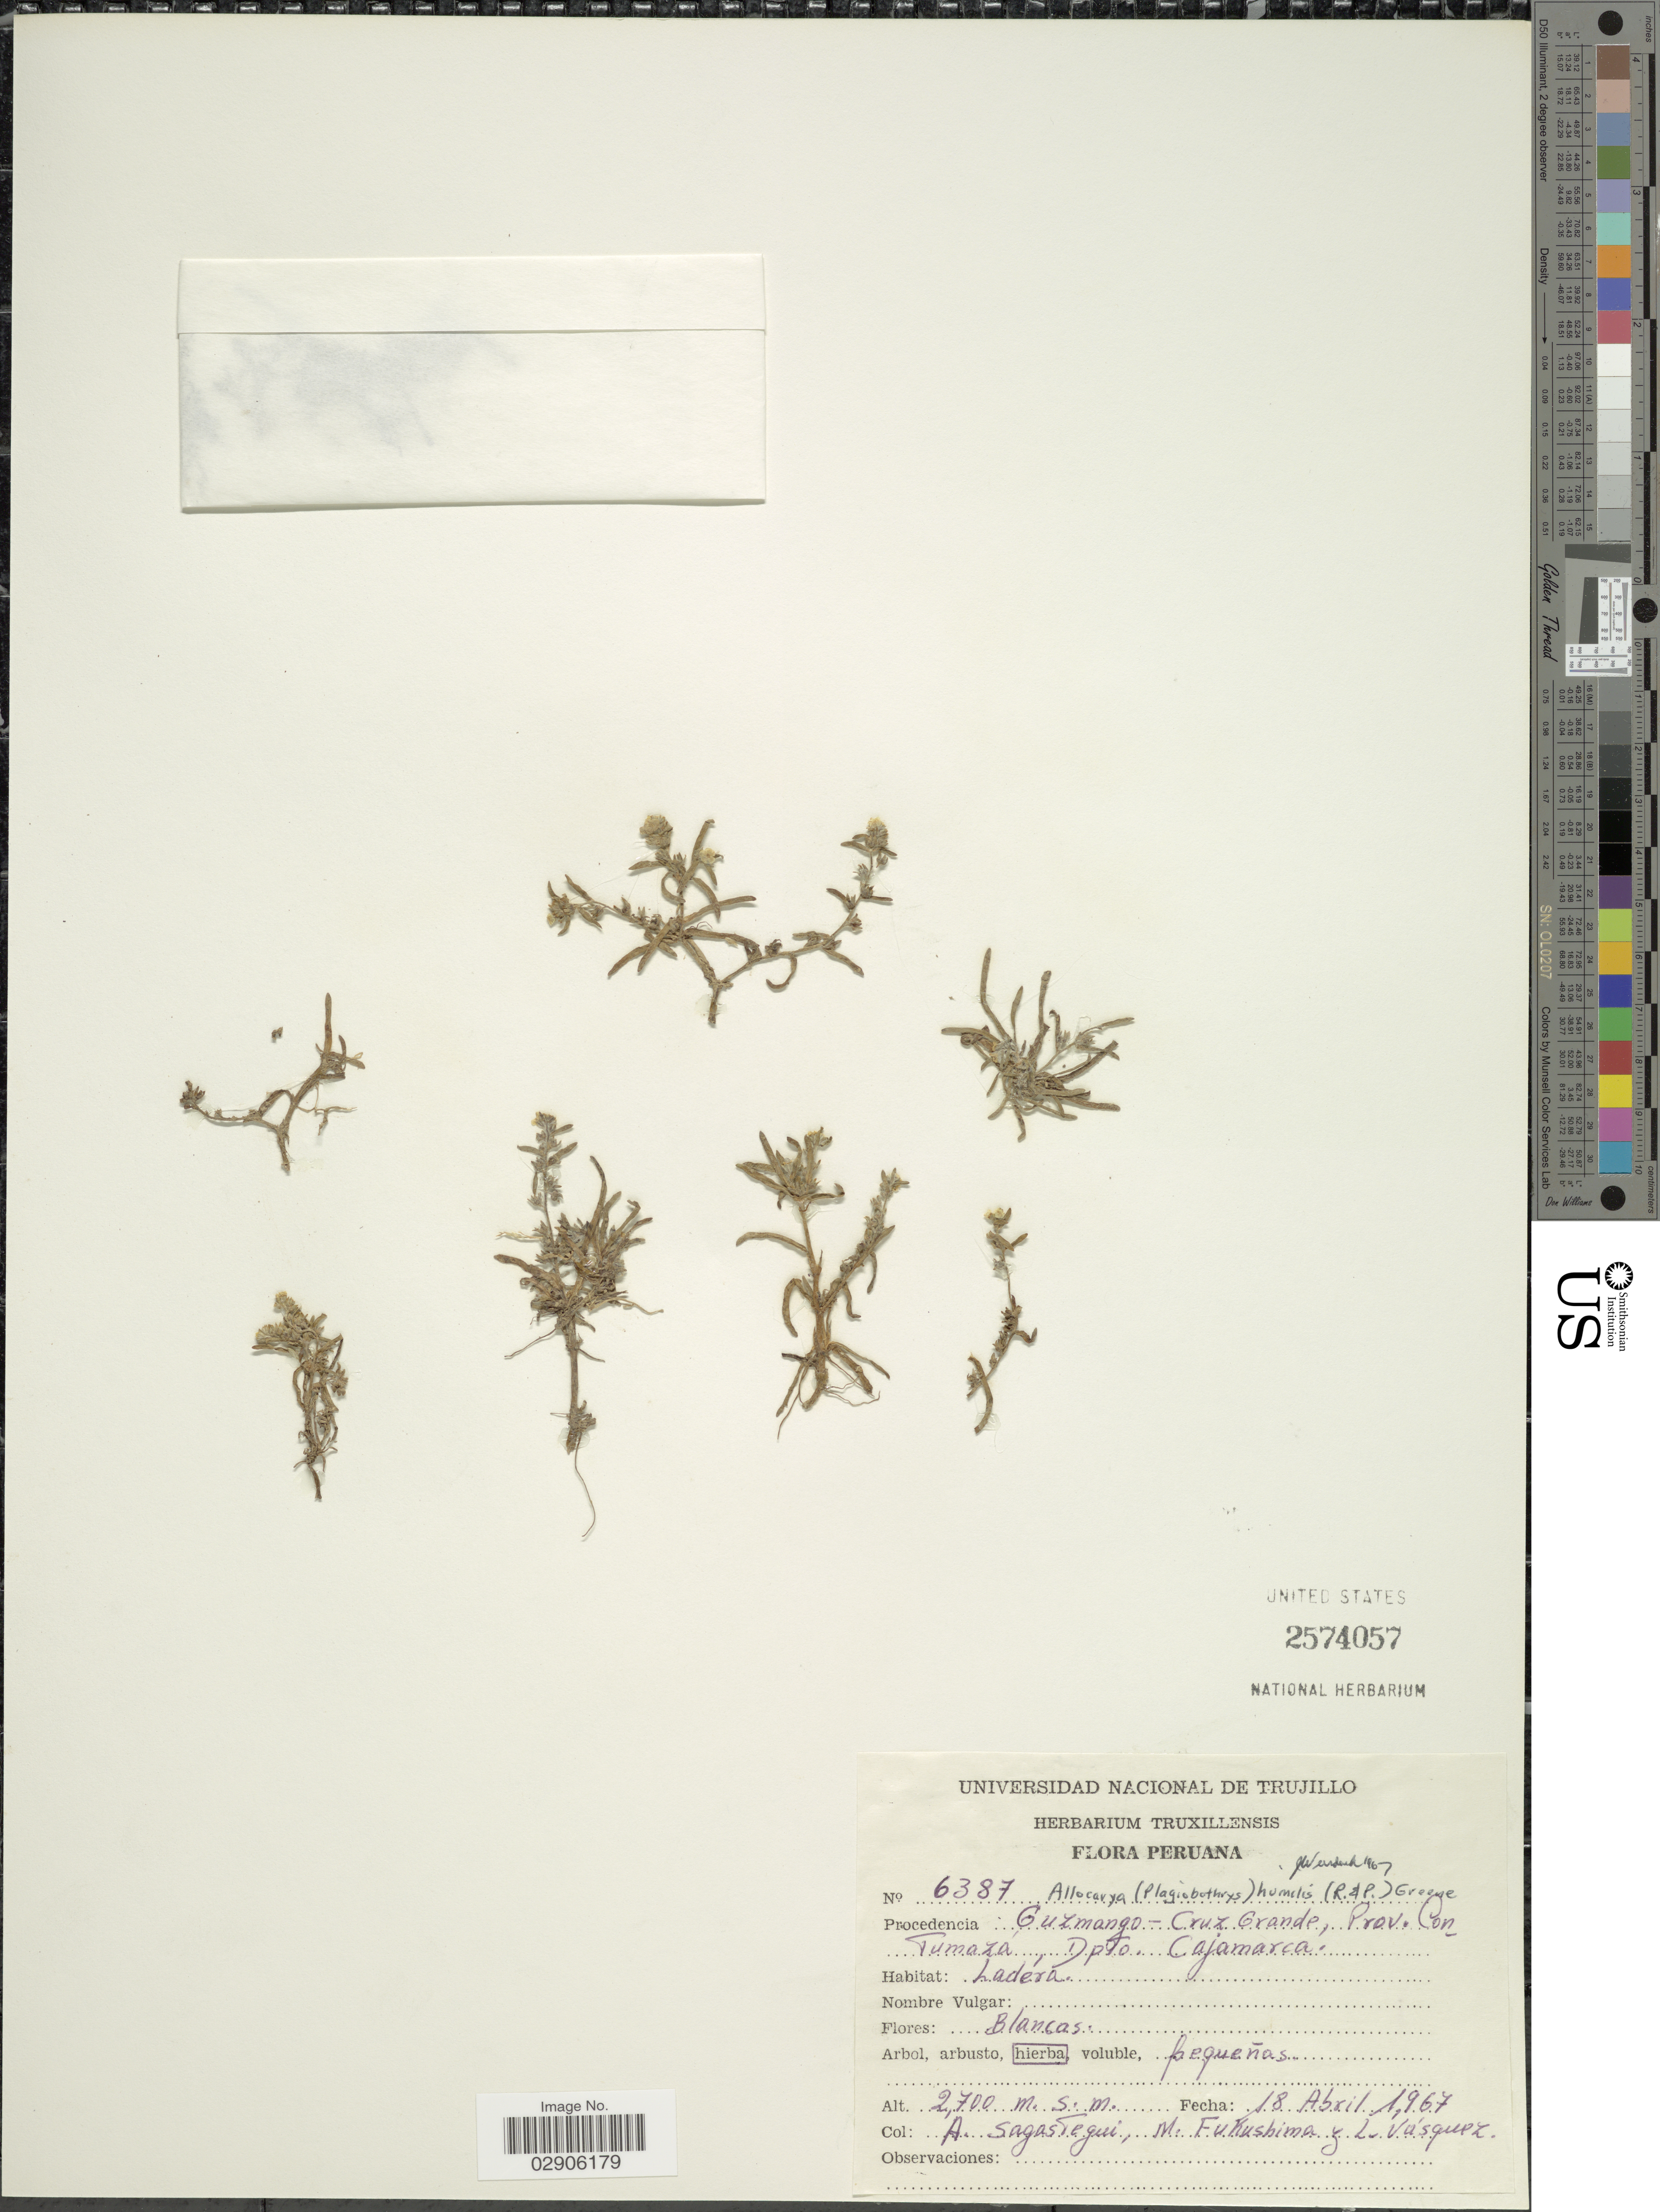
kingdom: Plantae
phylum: Tracheophyta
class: Magnoliopsida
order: Boraginales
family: Boraginaceae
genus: Plagiobothrys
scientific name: Plagiobothrys humilis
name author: (Ruiz & Pav.) I.M. Johnst.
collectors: A. Sagastegui, M. Fukushima & L. Vasquez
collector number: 6387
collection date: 1967-04-18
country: Peru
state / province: Cajamarca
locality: Procedencia Guzmango-Cruz Grande, Prov. Contumaza, Dpto. Cajamarca.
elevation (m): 2700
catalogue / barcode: US 2574057